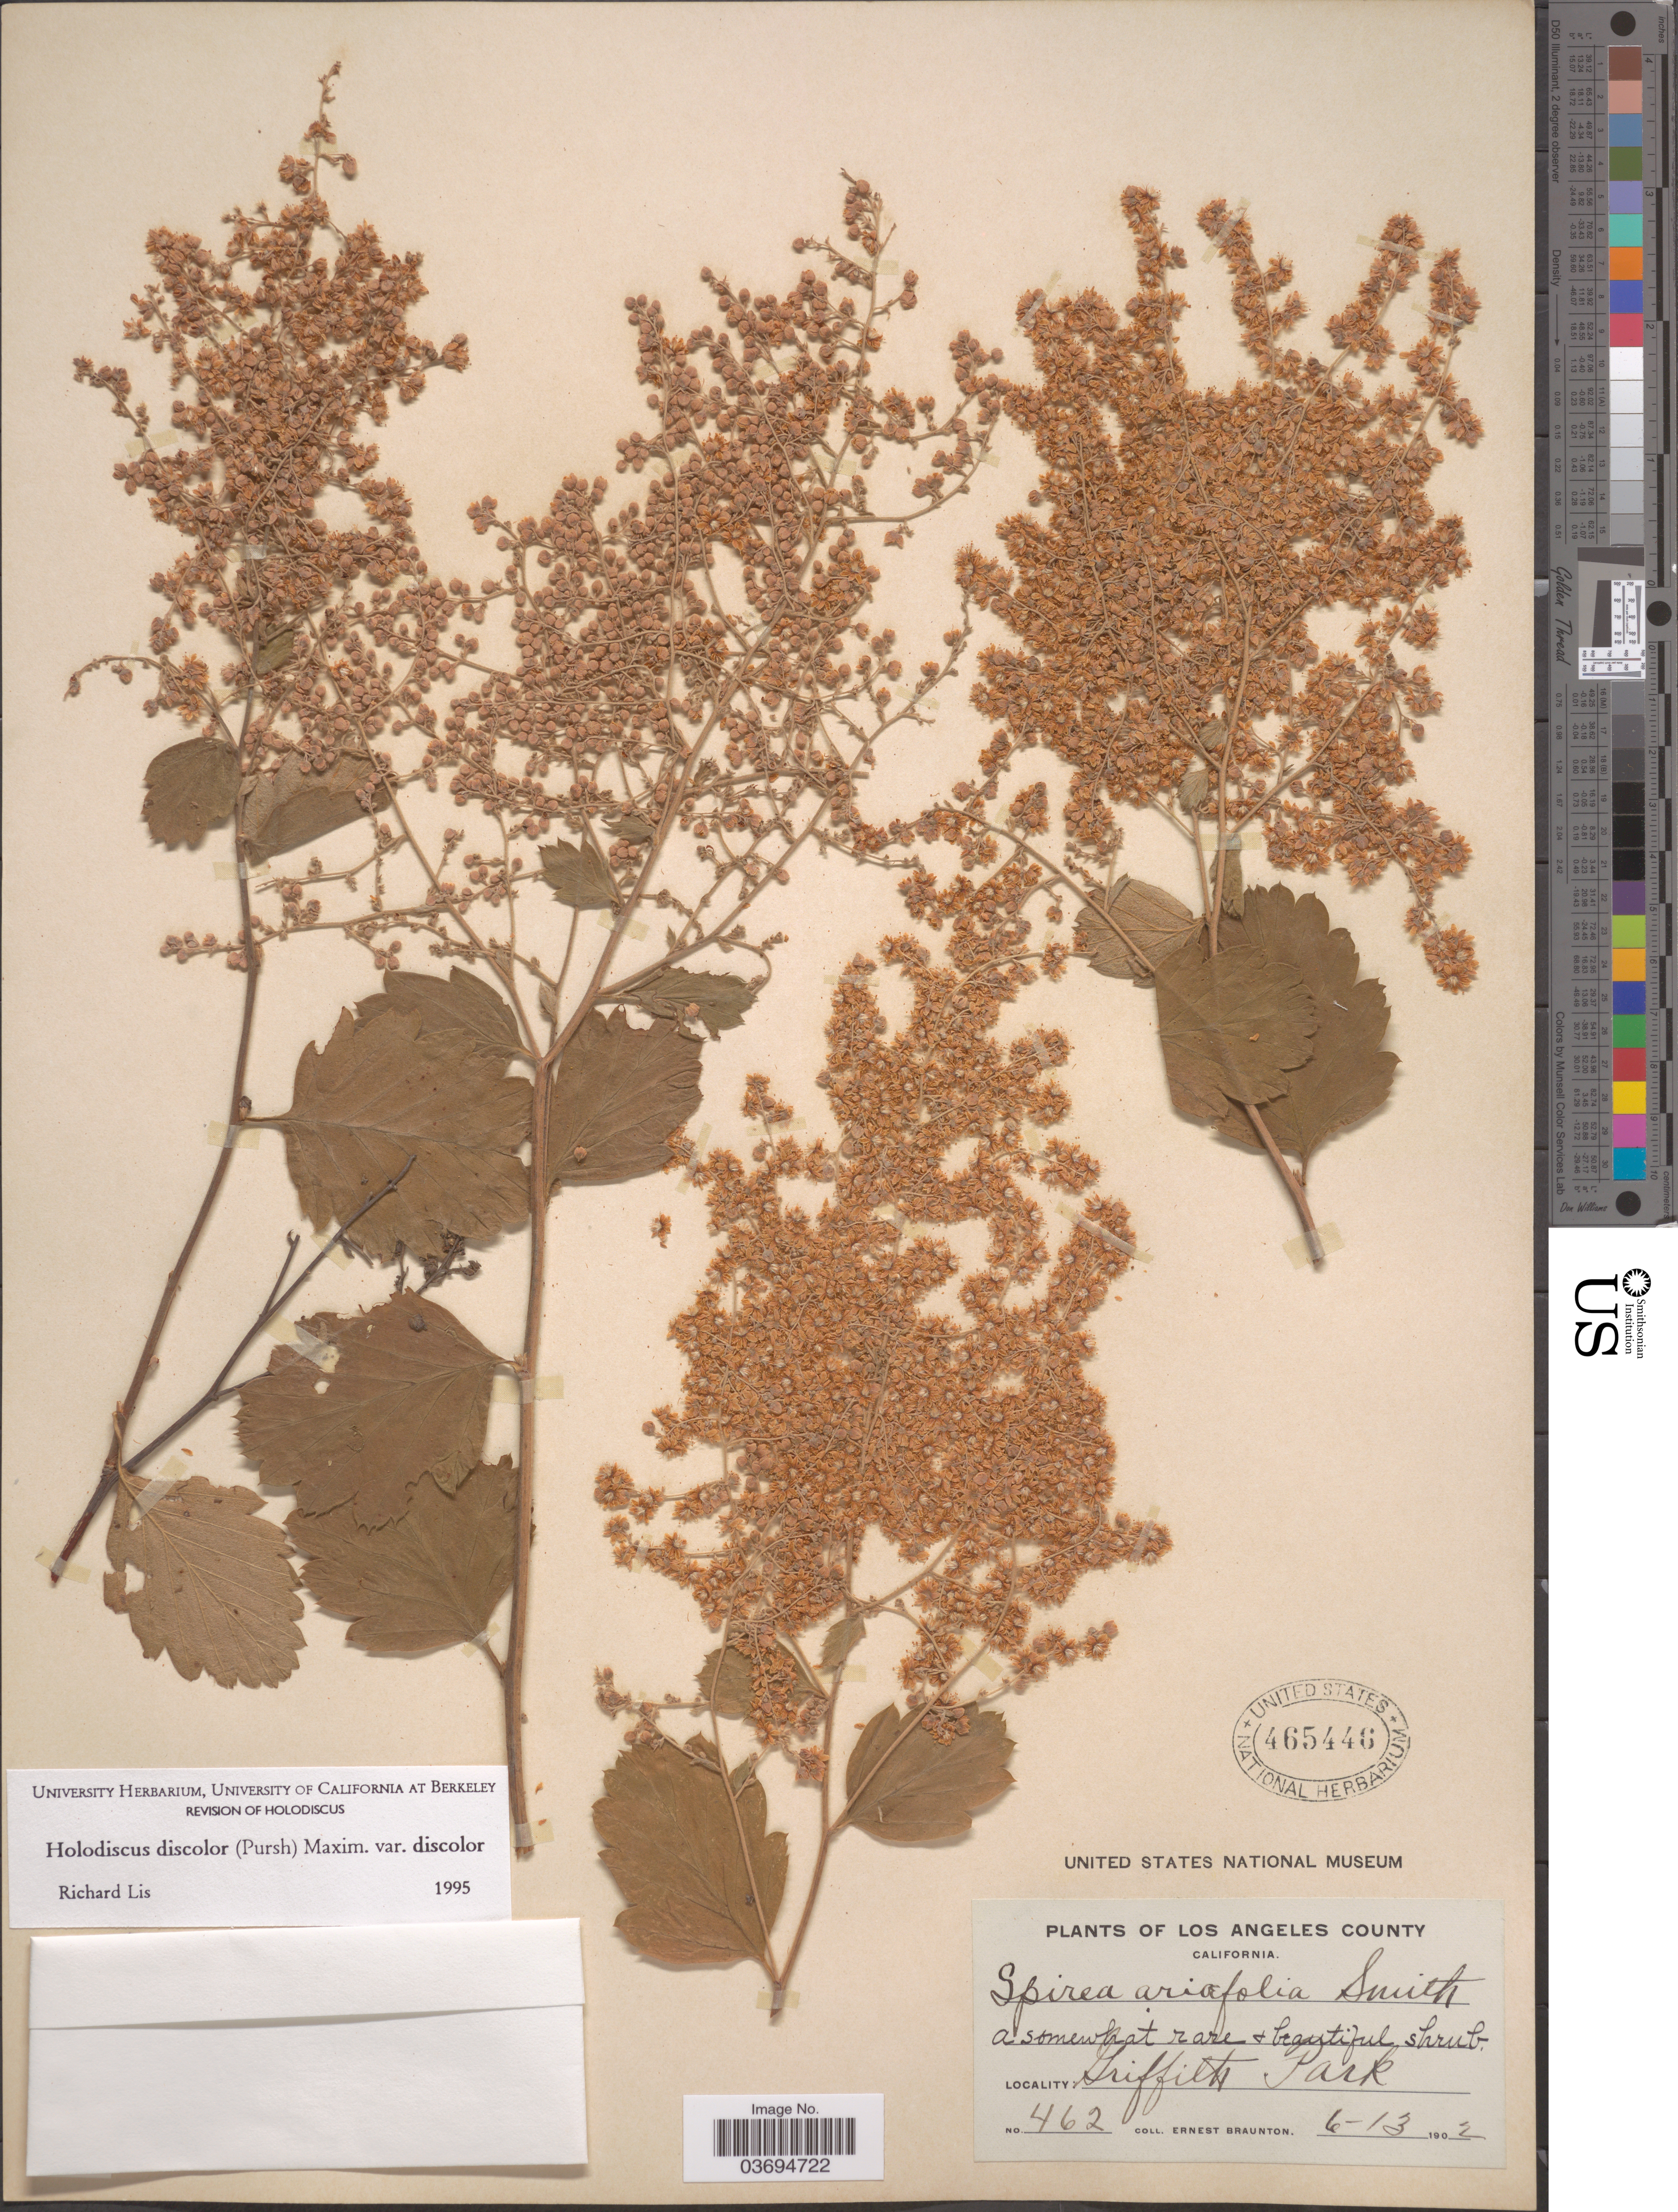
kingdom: Plantae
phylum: Tracheophyta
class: Magnoliopsida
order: Rosales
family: Rosaceae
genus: Holodiscus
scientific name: Holodiscus discolor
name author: (Pursh) Maxim.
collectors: E. Braunton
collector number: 462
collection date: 1902-06-13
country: United States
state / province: California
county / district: Los Angeles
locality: Los Angeles County. Griffith Park.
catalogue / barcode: US 465446